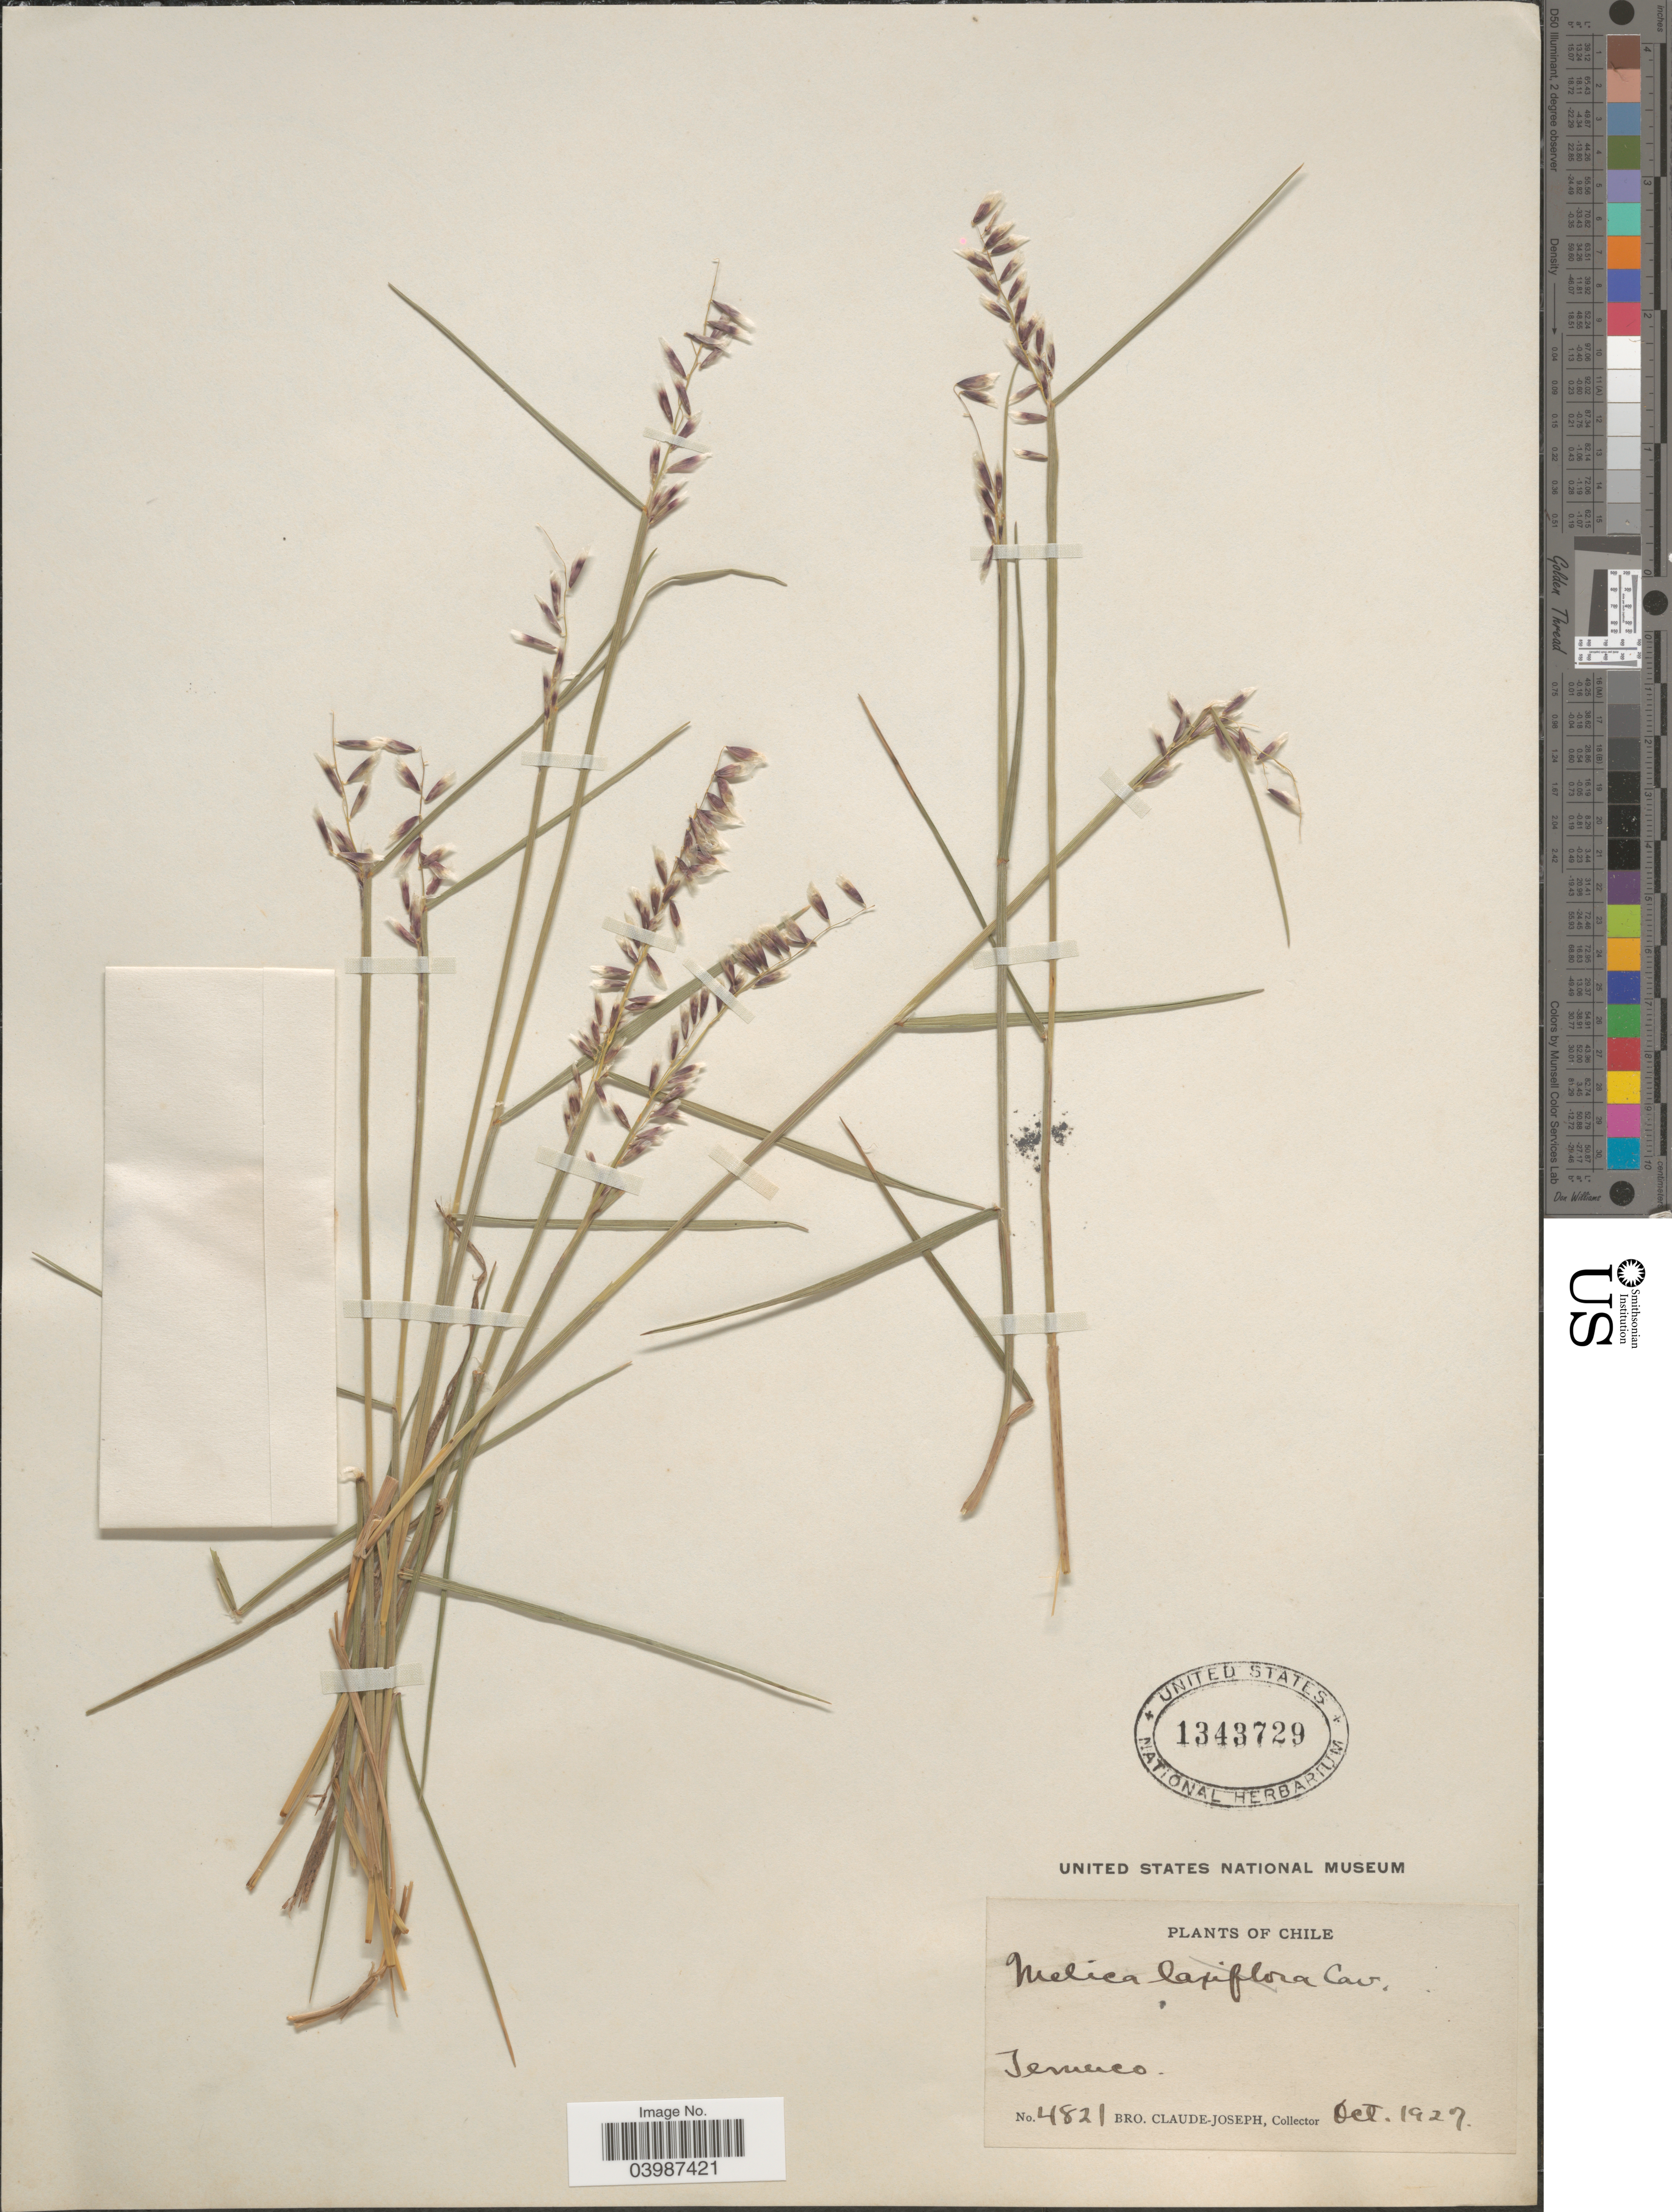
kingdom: Plantae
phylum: Tracheophyta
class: Liliopsida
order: Poales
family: Poaceae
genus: Melica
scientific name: Melica sp.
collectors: Bro. Claude-Joseph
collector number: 4821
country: Chile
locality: Temuco.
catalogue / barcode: US 1343729